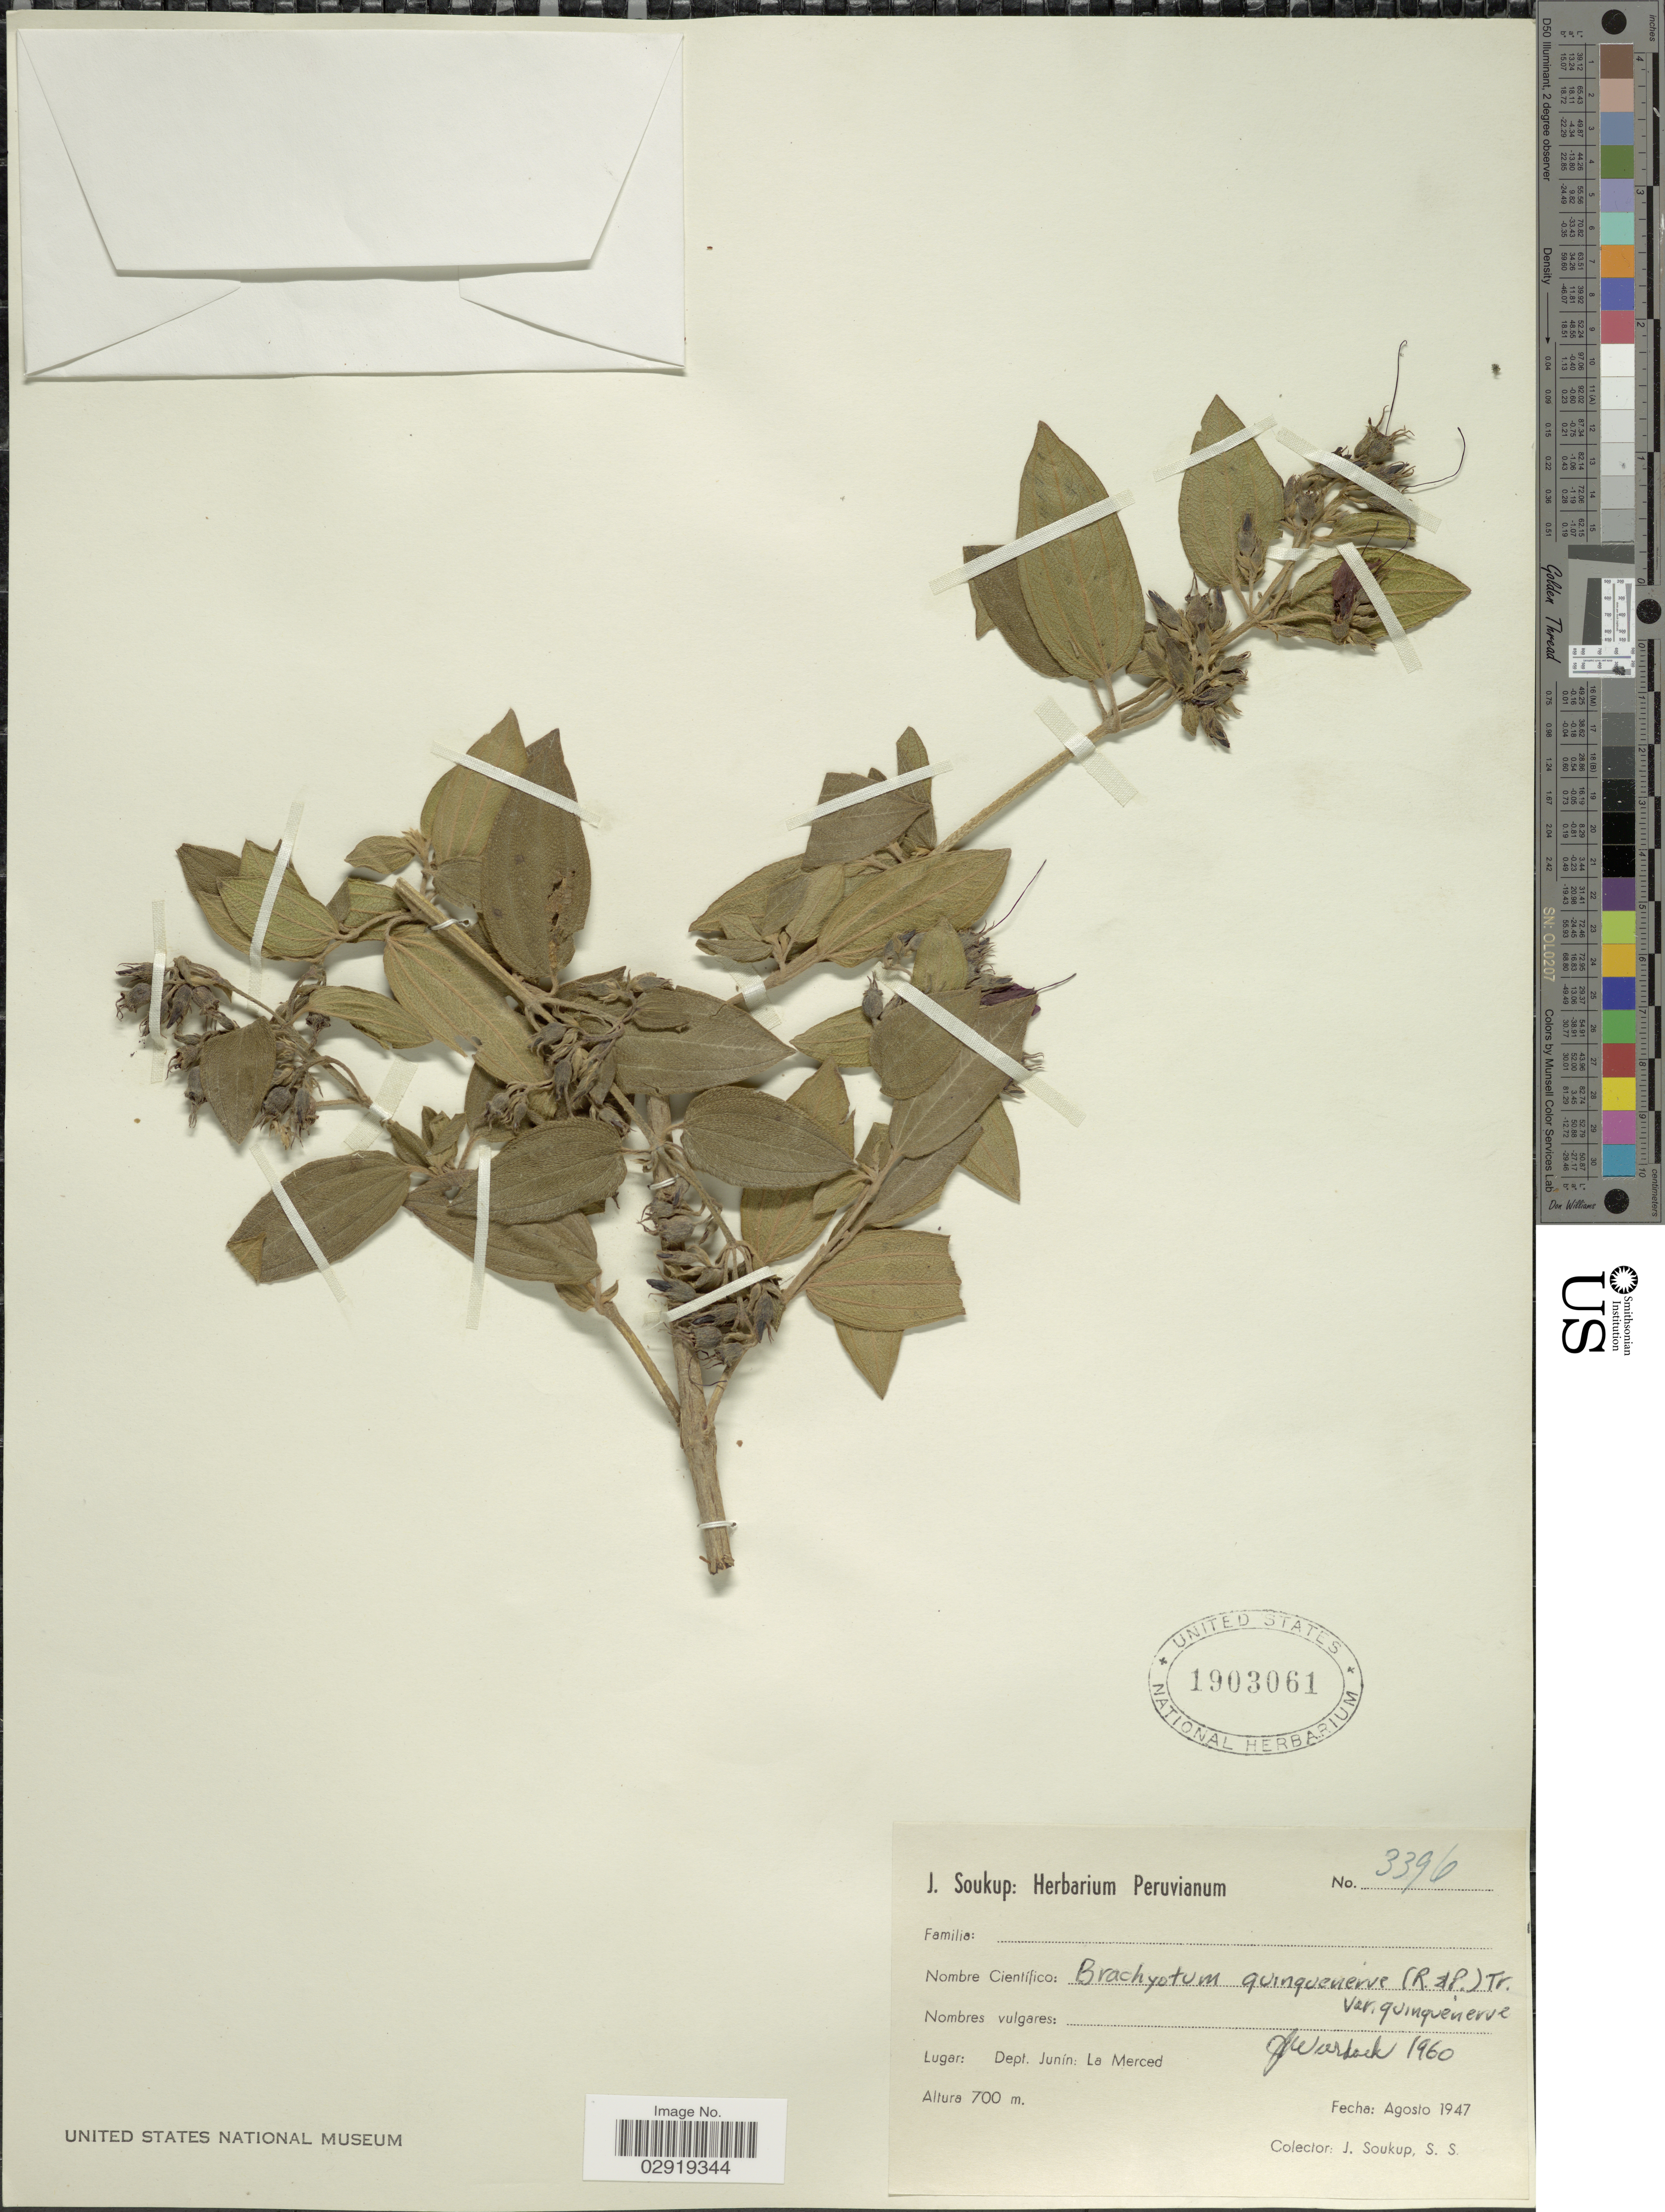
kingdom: Plantae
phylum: Tracheophyta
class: Magnoliopsida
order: Myrtales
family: Melastomataceae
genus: Brachyotum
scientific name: Brachyotum quinquenerve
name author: (Ruiz & Pav.) Triana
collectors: J. Soukup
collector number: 3396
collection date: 1947-08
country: Peru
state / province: Junín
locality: Dept. Junín: La Merced.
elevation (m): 700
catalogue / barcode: US 1903061